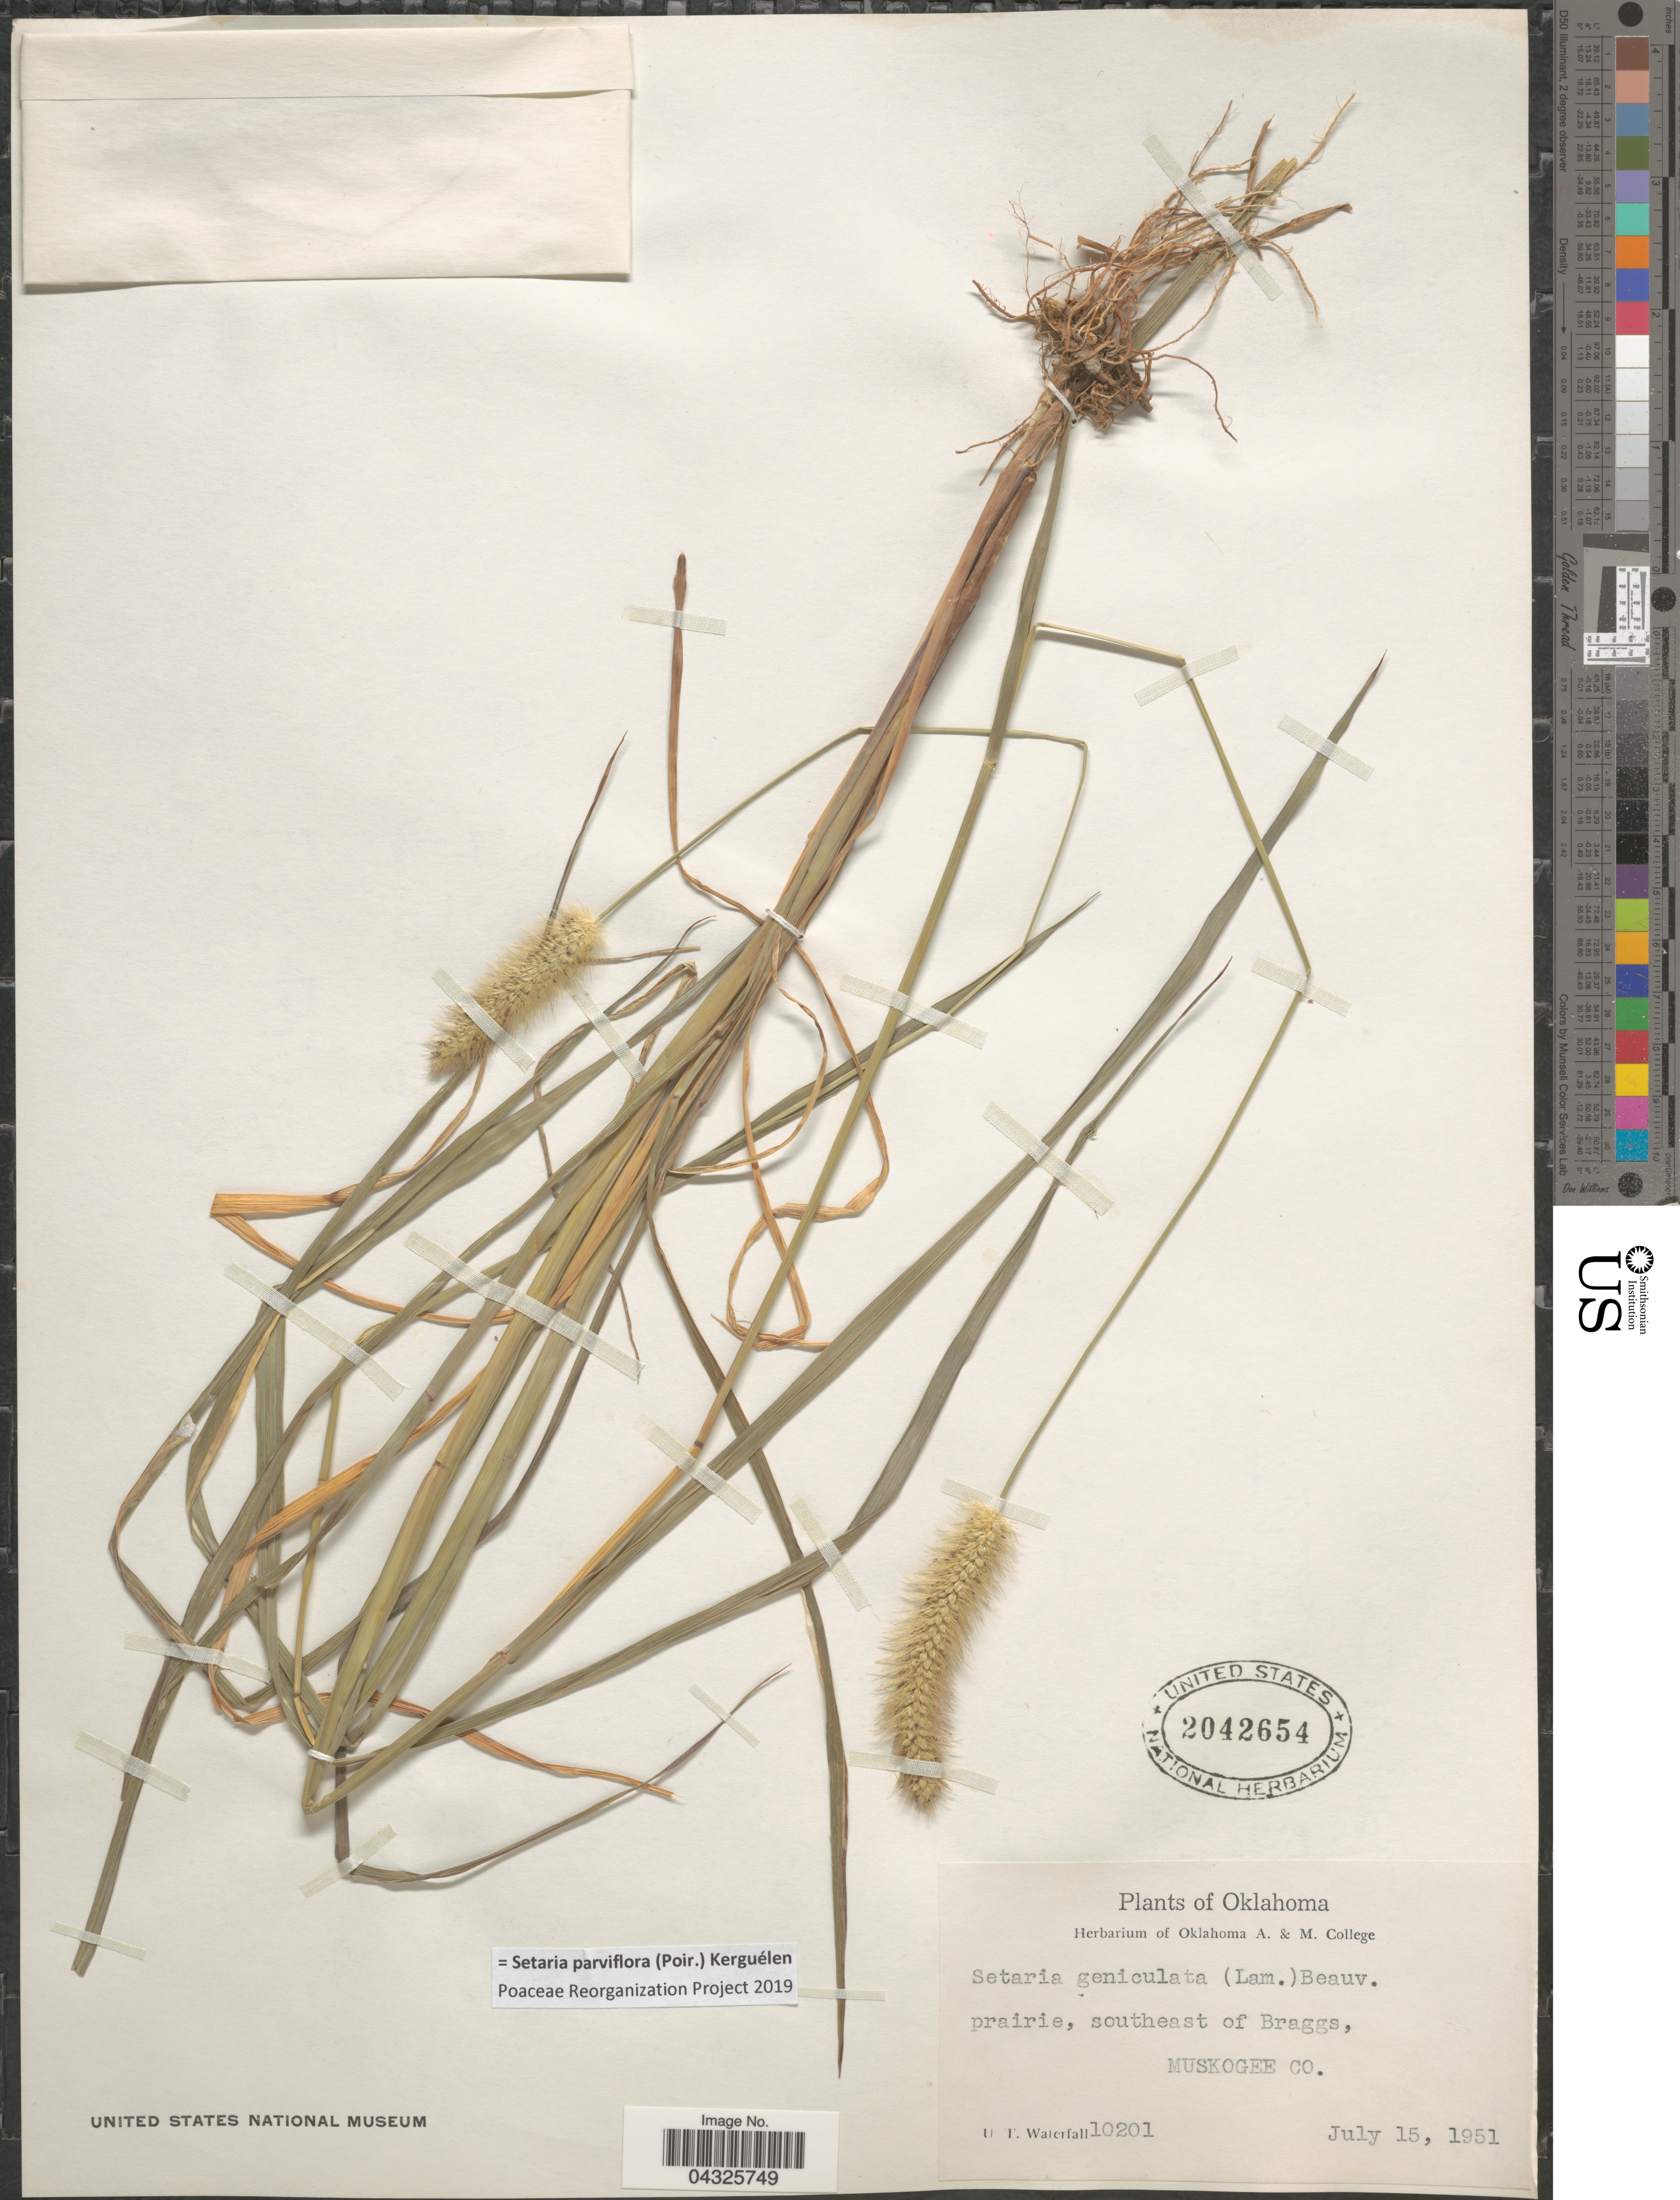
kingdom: Plantae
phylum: Tracheophyta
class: Liliopsida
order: Poales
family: Poaceae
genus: Setaria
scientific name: Setaria parviflora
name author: (Poir.) Kerguélen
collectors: U. T. Waterfall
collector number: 10201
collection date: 1951-07-15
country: United States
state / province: Oklahoma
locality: Prairie, southeast of Braggs, Muskogee Co.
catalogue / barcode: US 2042654